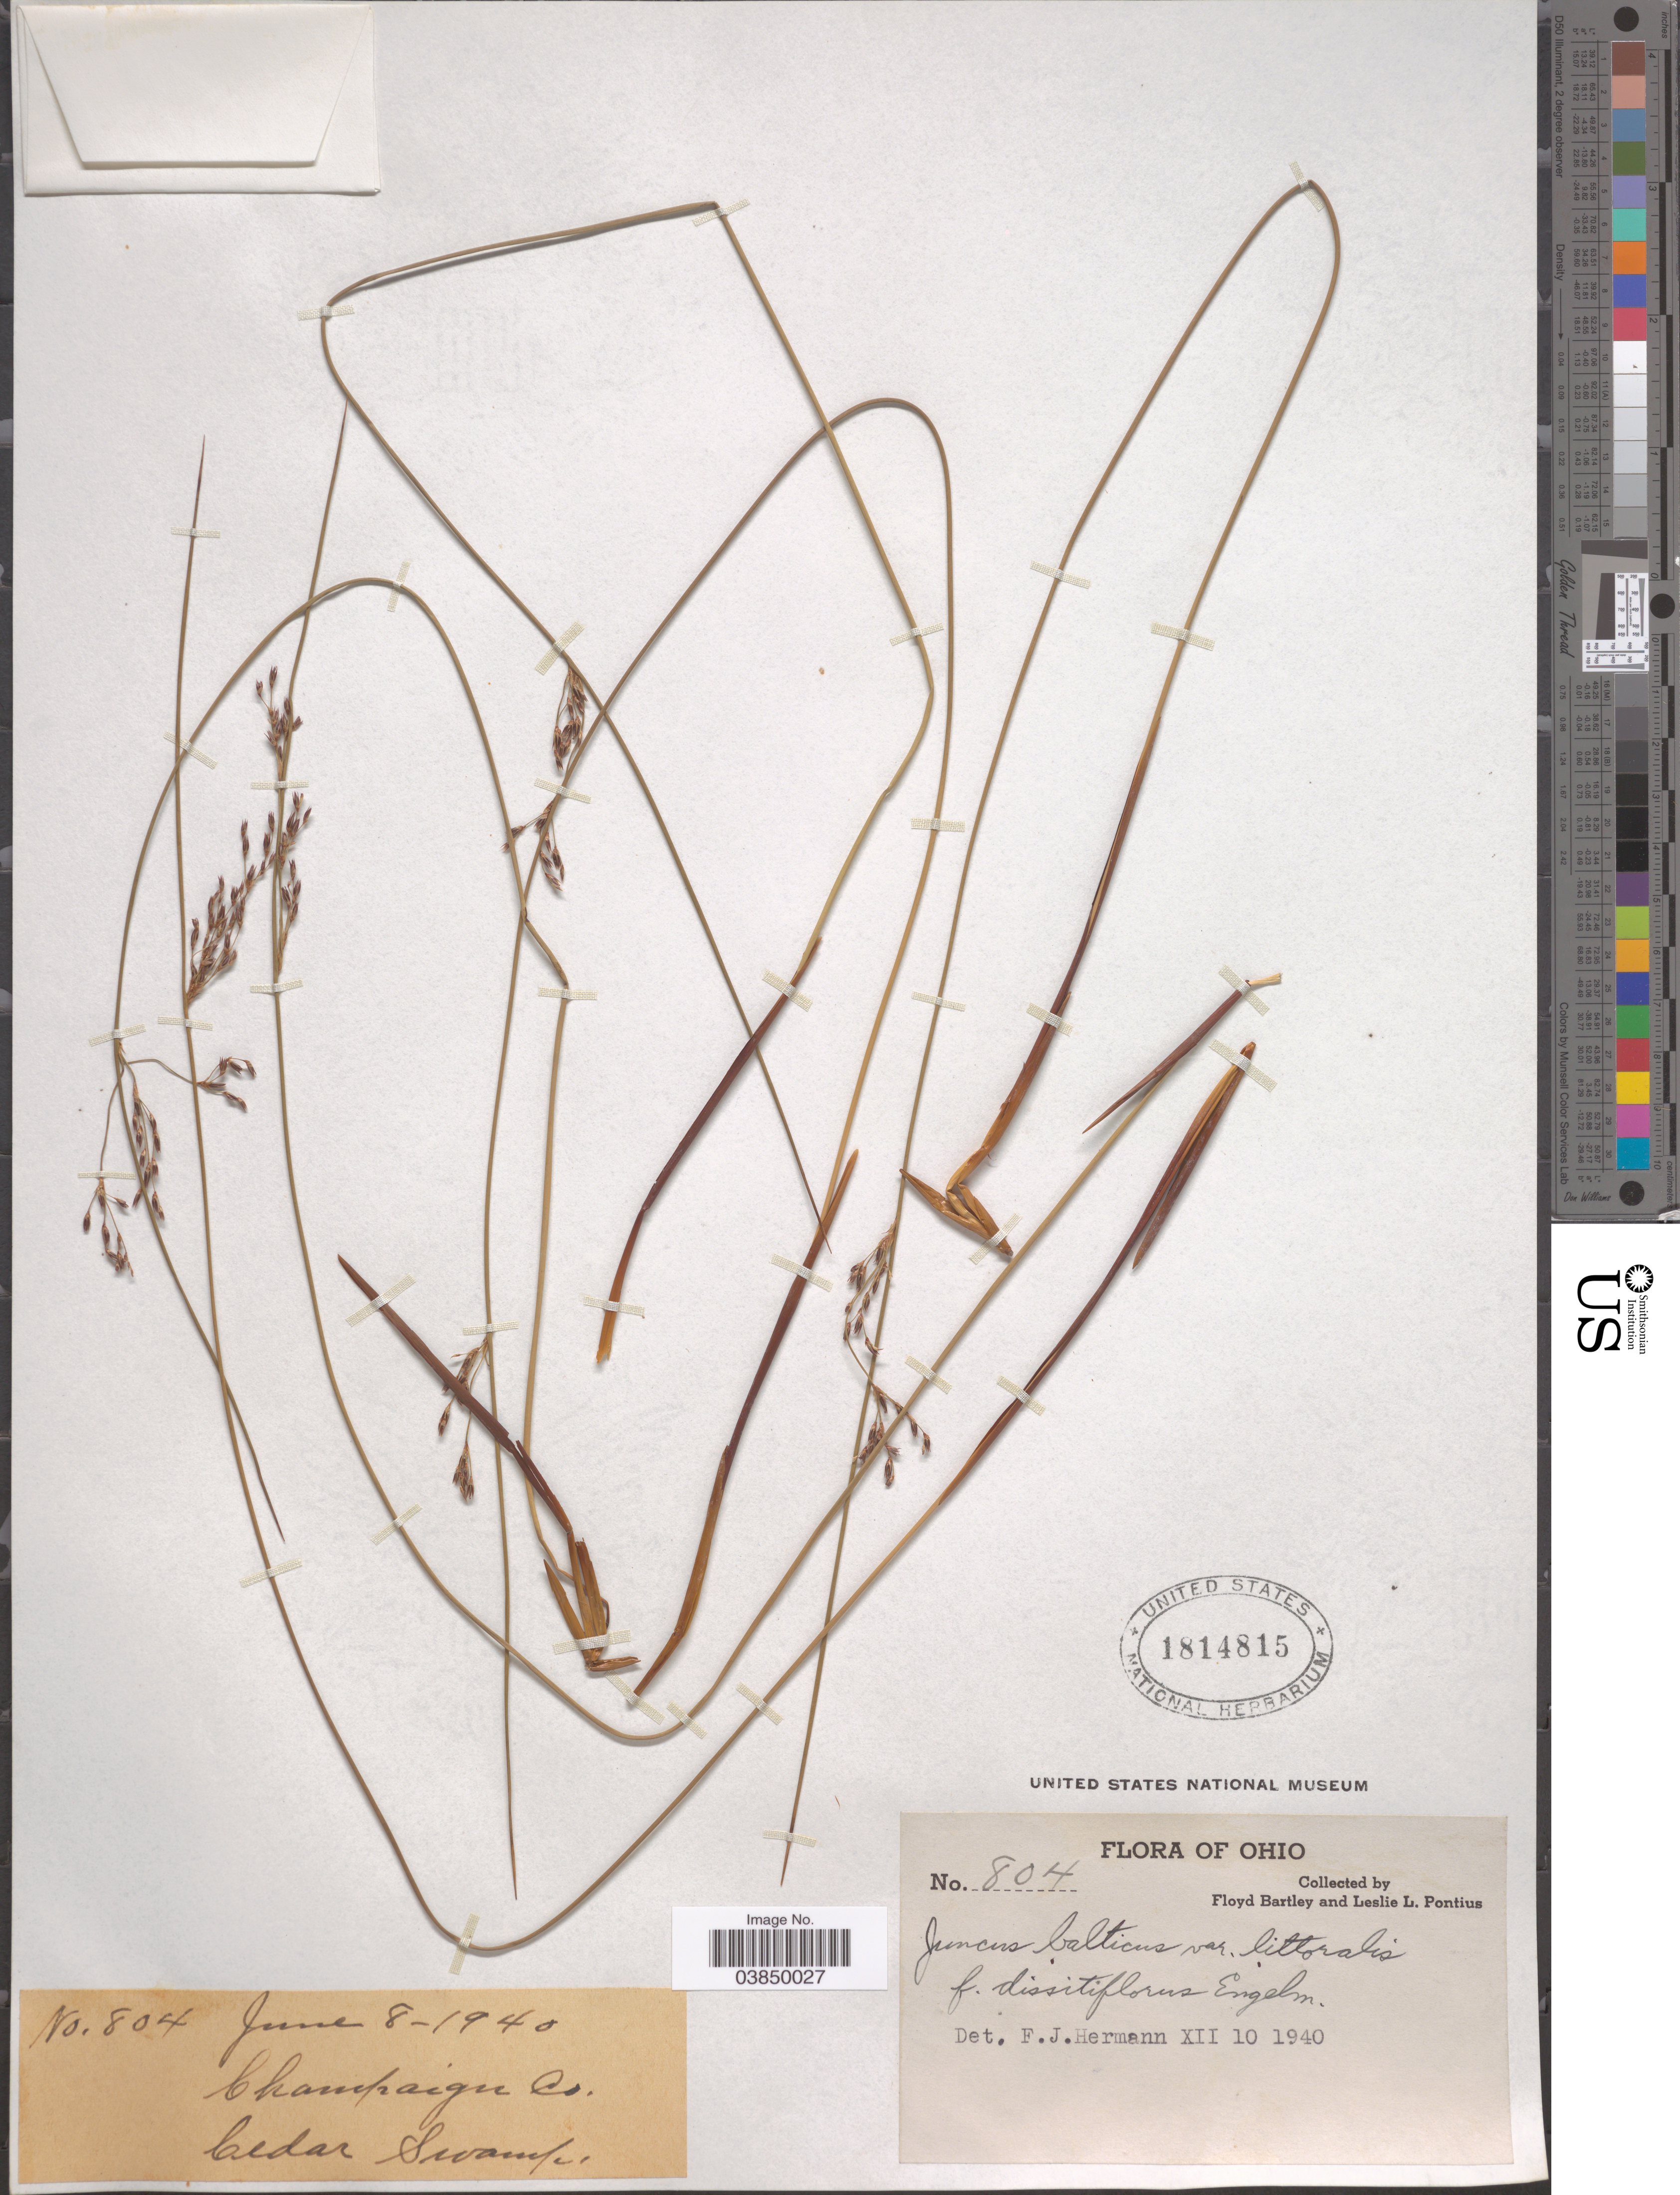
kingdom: Plantae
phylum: Tracheophyta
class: Liliopsida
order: Poales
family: Juncaceae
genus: Juncus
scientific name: Juncus balticus var. littoralis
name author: Engelm.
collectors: F. Bartley & L. Pontius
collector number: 804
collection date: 1940-06-08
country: United States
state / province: Ohio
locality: Champaign Co. Cedar Swamp.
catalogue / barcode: US 1814815